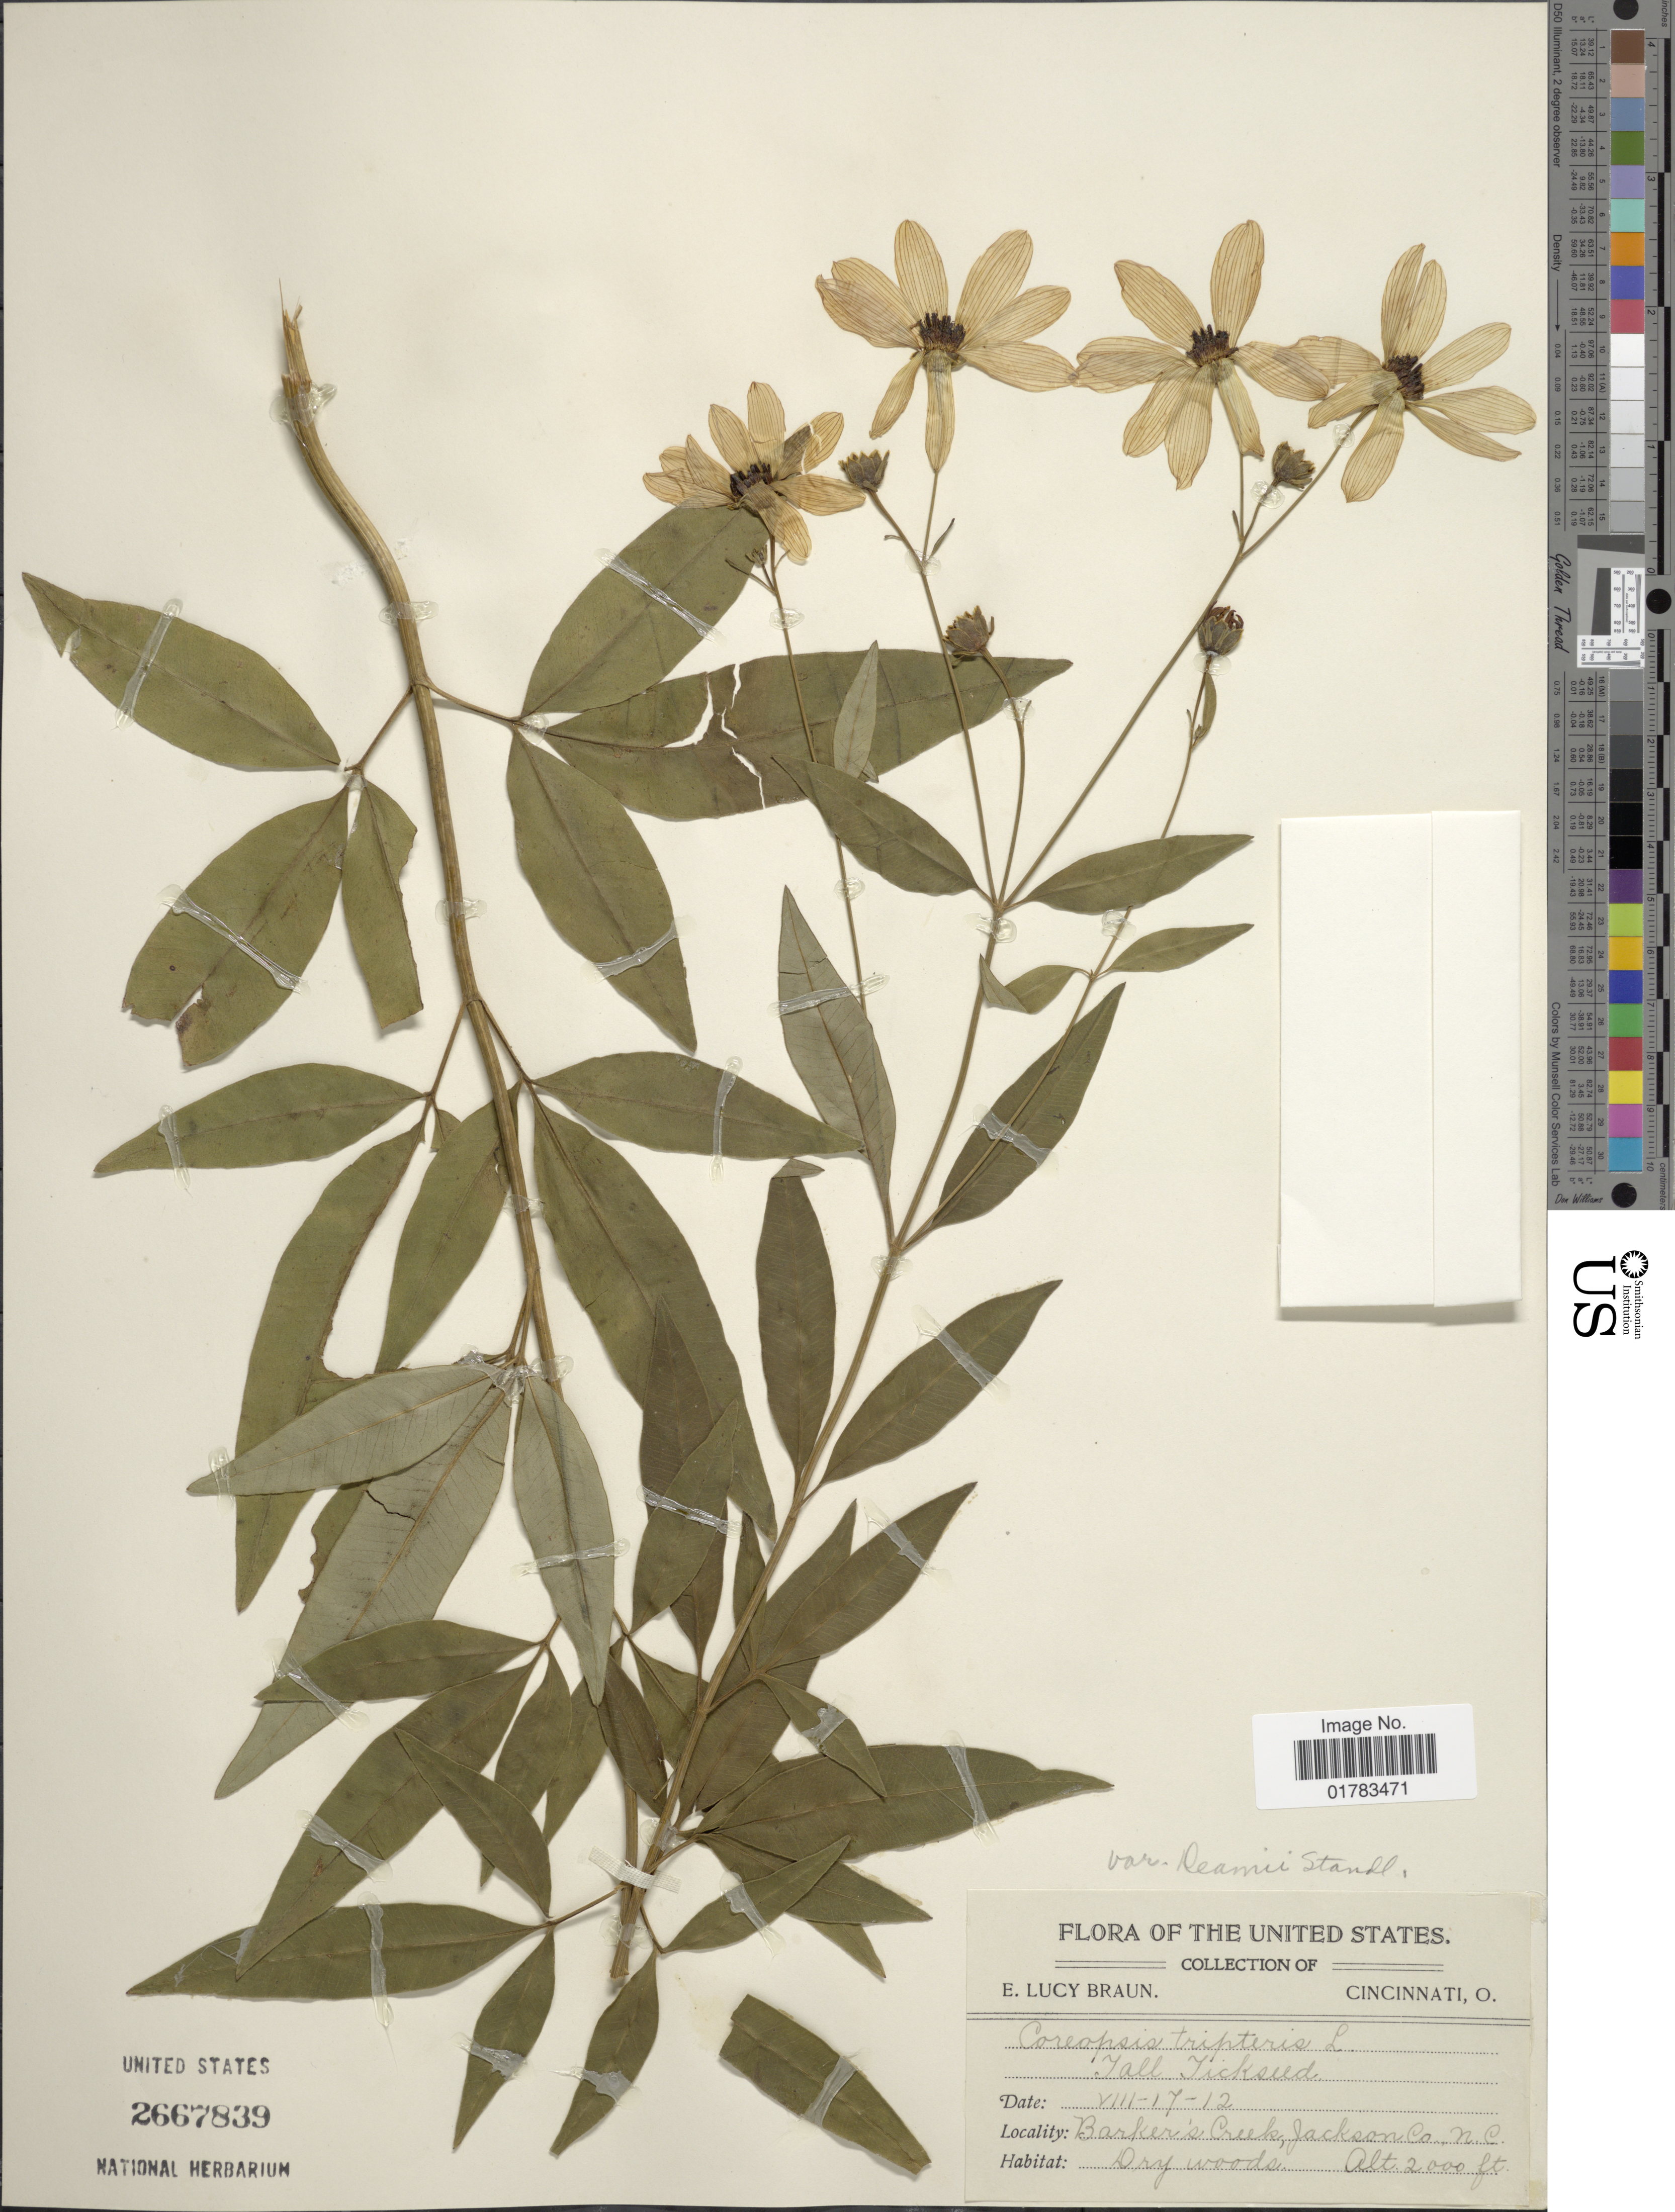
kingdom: Plantae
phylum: Tracheophyta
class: Magnoliopsida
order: Asterales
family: Asteraceae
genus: Coreopsis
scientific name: Coreopsis tripteris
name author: L.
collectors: E. L. Braun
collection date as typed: Transcribed d/m/y: 17/8/12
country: United States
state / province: North Carolina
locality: Barker's Creek, Jackson Co.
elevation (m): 610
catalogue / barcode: US 2667839